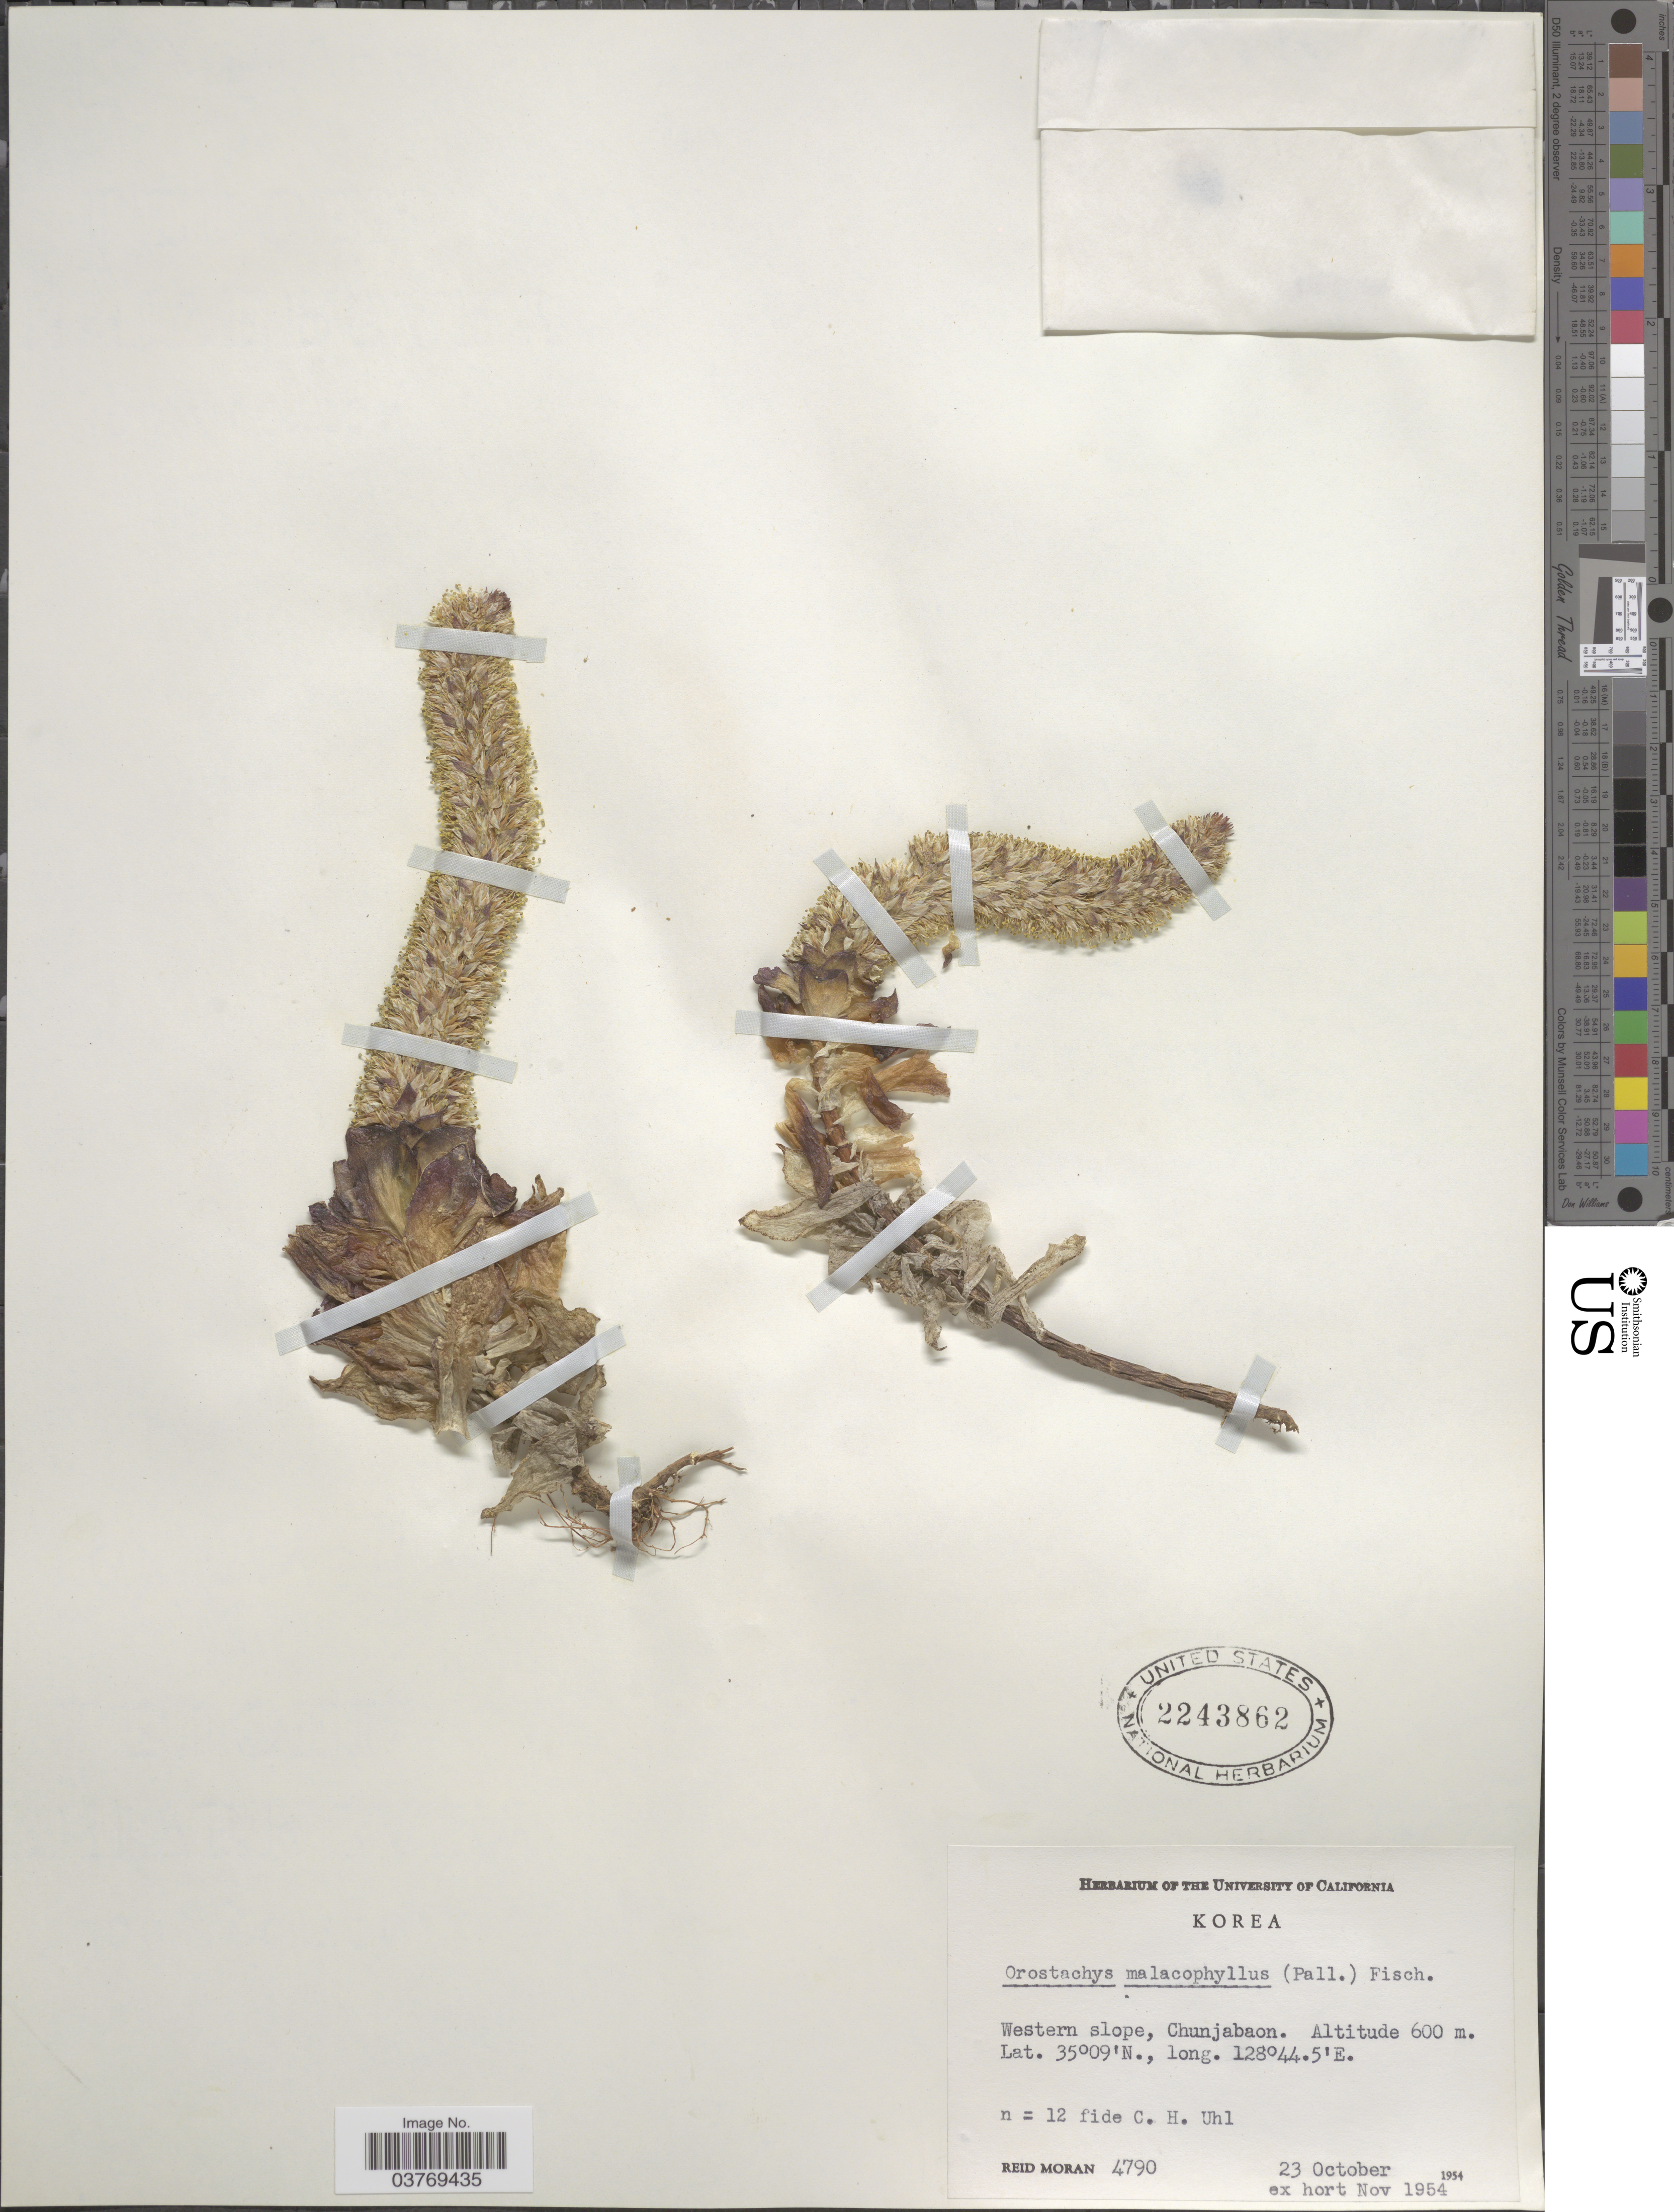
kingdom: Plantae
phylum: Tracheophyta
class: Magnoliopsida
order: Saxifragales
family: Crassulaceae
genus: Orostachys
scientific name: Orostachys malacophylla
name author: (Pall.) Fisch.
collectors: R. V. Moran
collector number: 4790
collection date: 1954-10-23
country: South Korea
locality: Western slope, Chunjabaon.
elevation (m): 600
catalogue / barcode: US 2243862